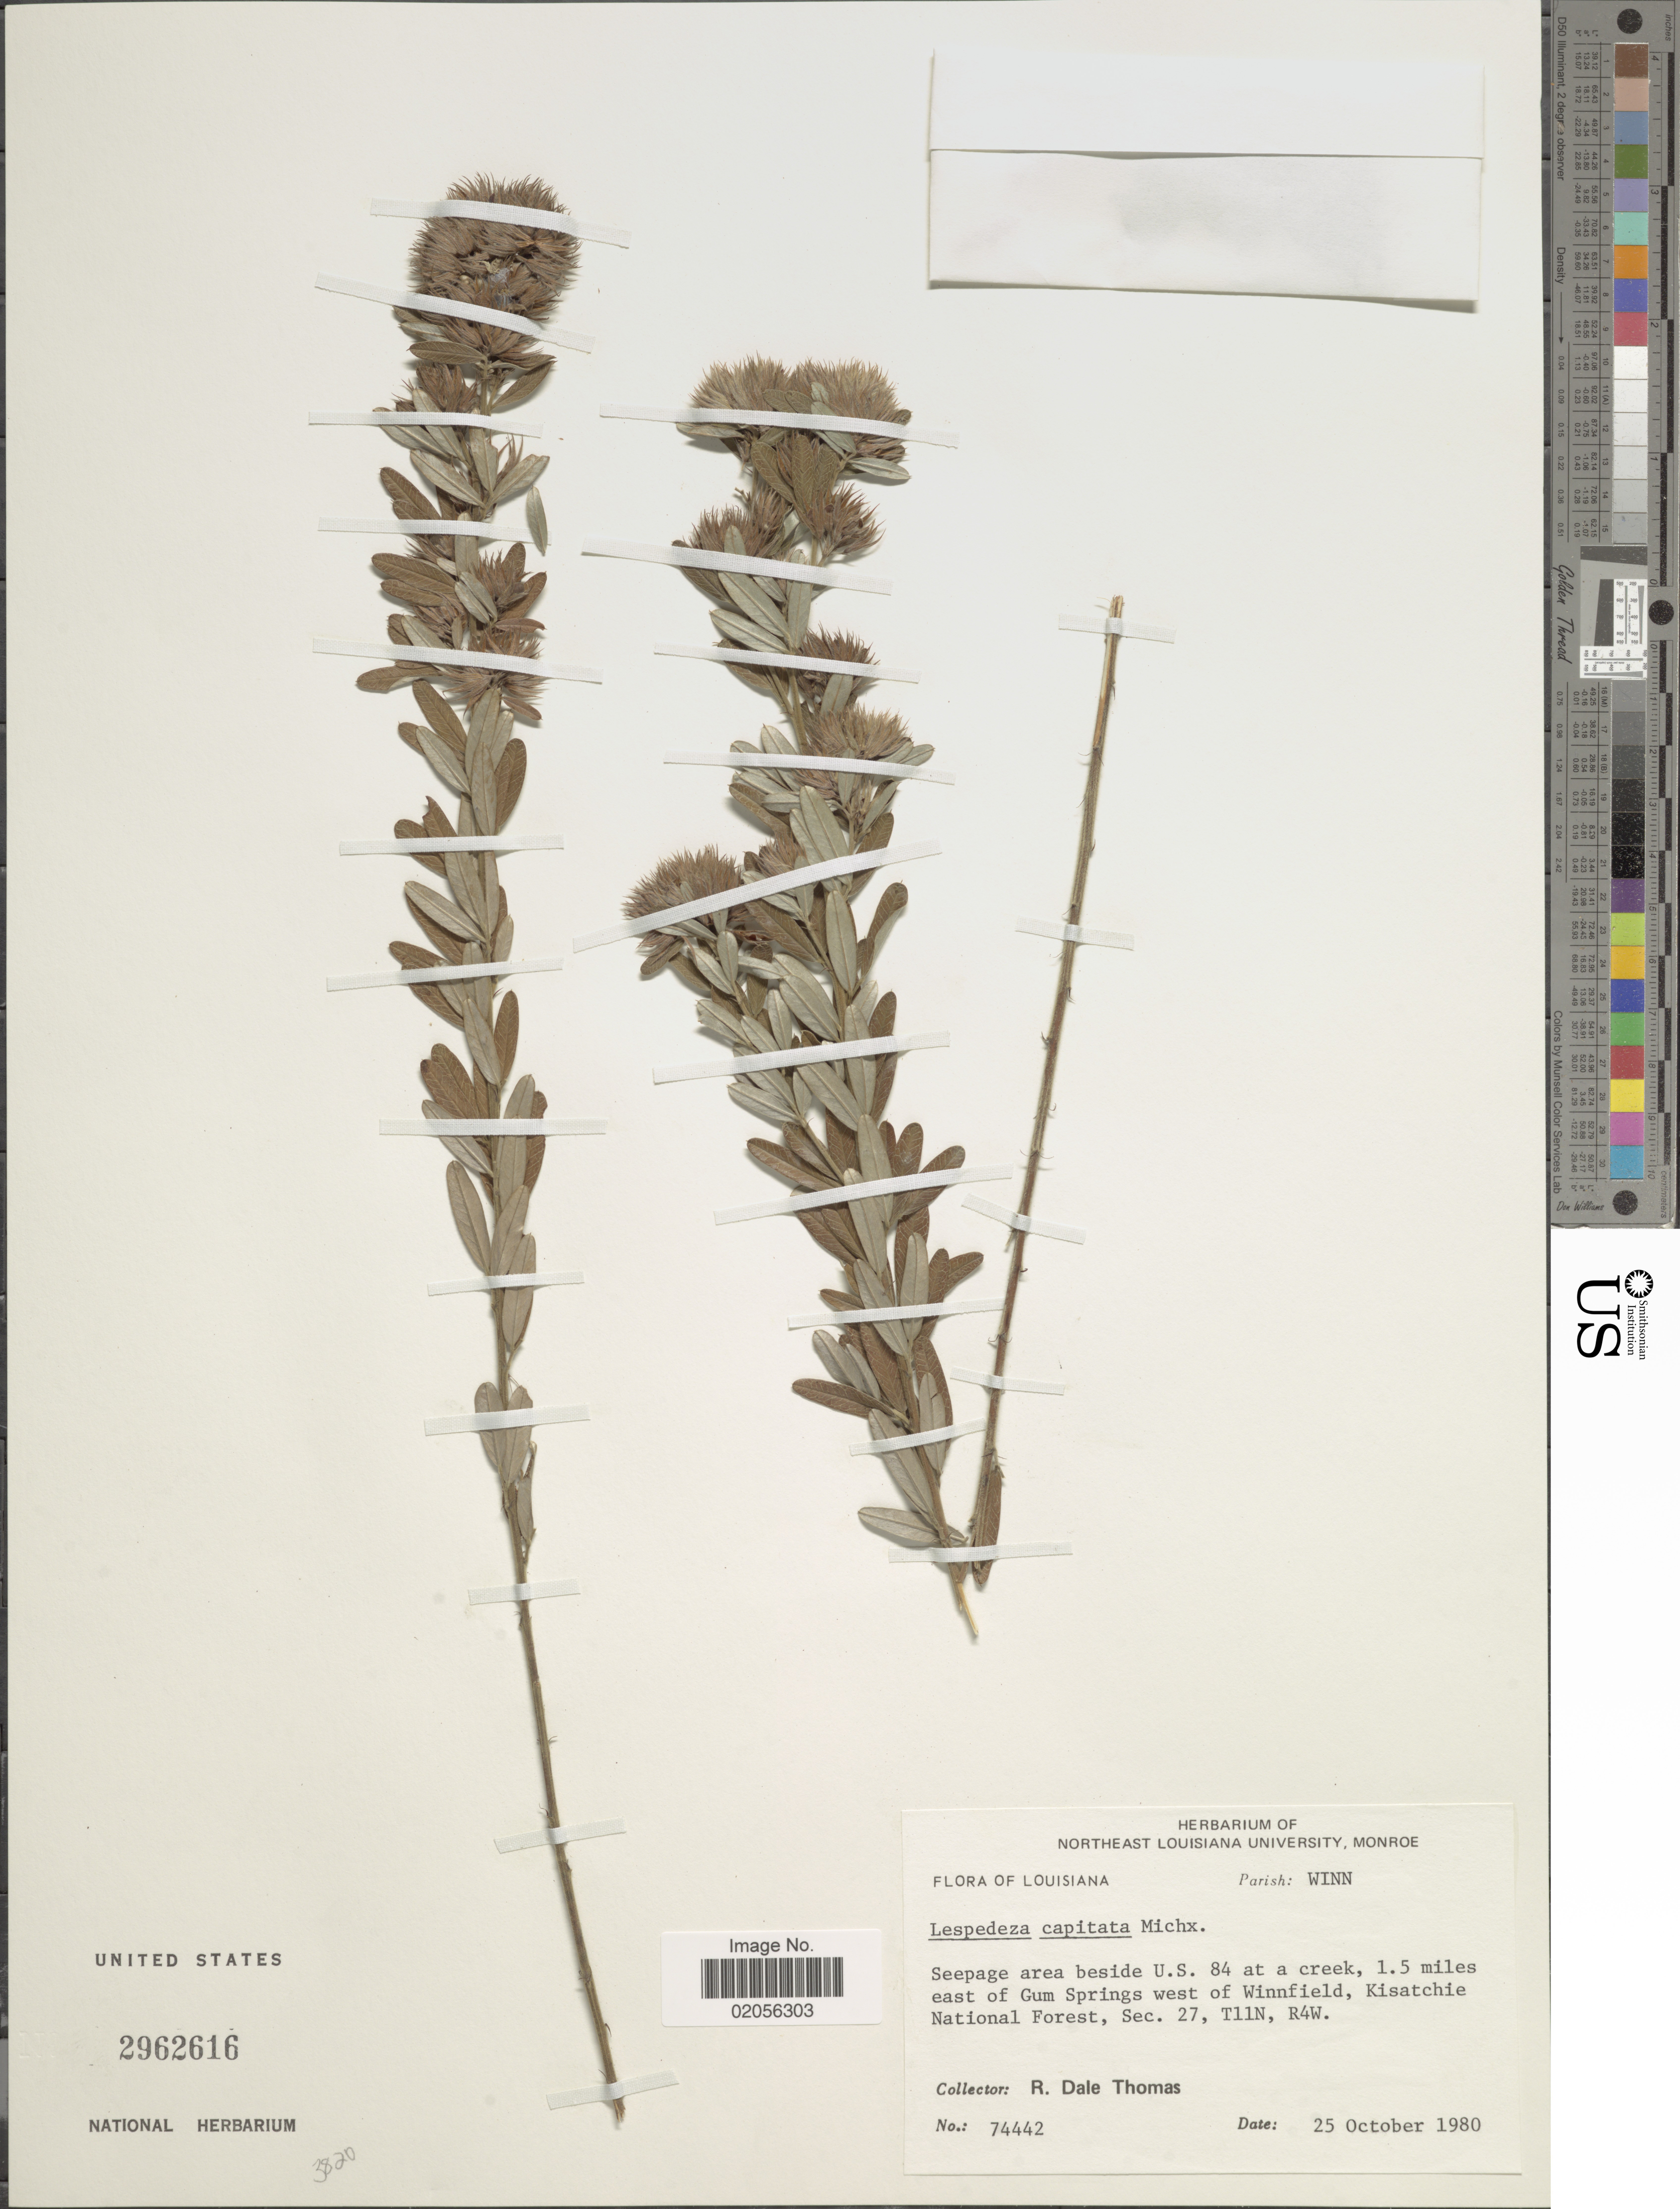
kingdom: Plantae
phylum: Tracheophyta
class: Magnoliopsida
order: Fabales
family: Fabaceae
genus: Lespedeza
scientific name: Lespedeza capitata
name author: Michx.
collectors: R. Thomas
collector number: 74442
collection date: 1980-10-25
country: United States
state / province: Louisiana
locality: Parish: Winn. Seepage area beside U. S. 84 at a creek, 1.5 miles east of Gum Springs west of Winnfield, Kisatchie National Forest, Sec. 27, T11N, R4W.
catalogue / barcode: US 2962616